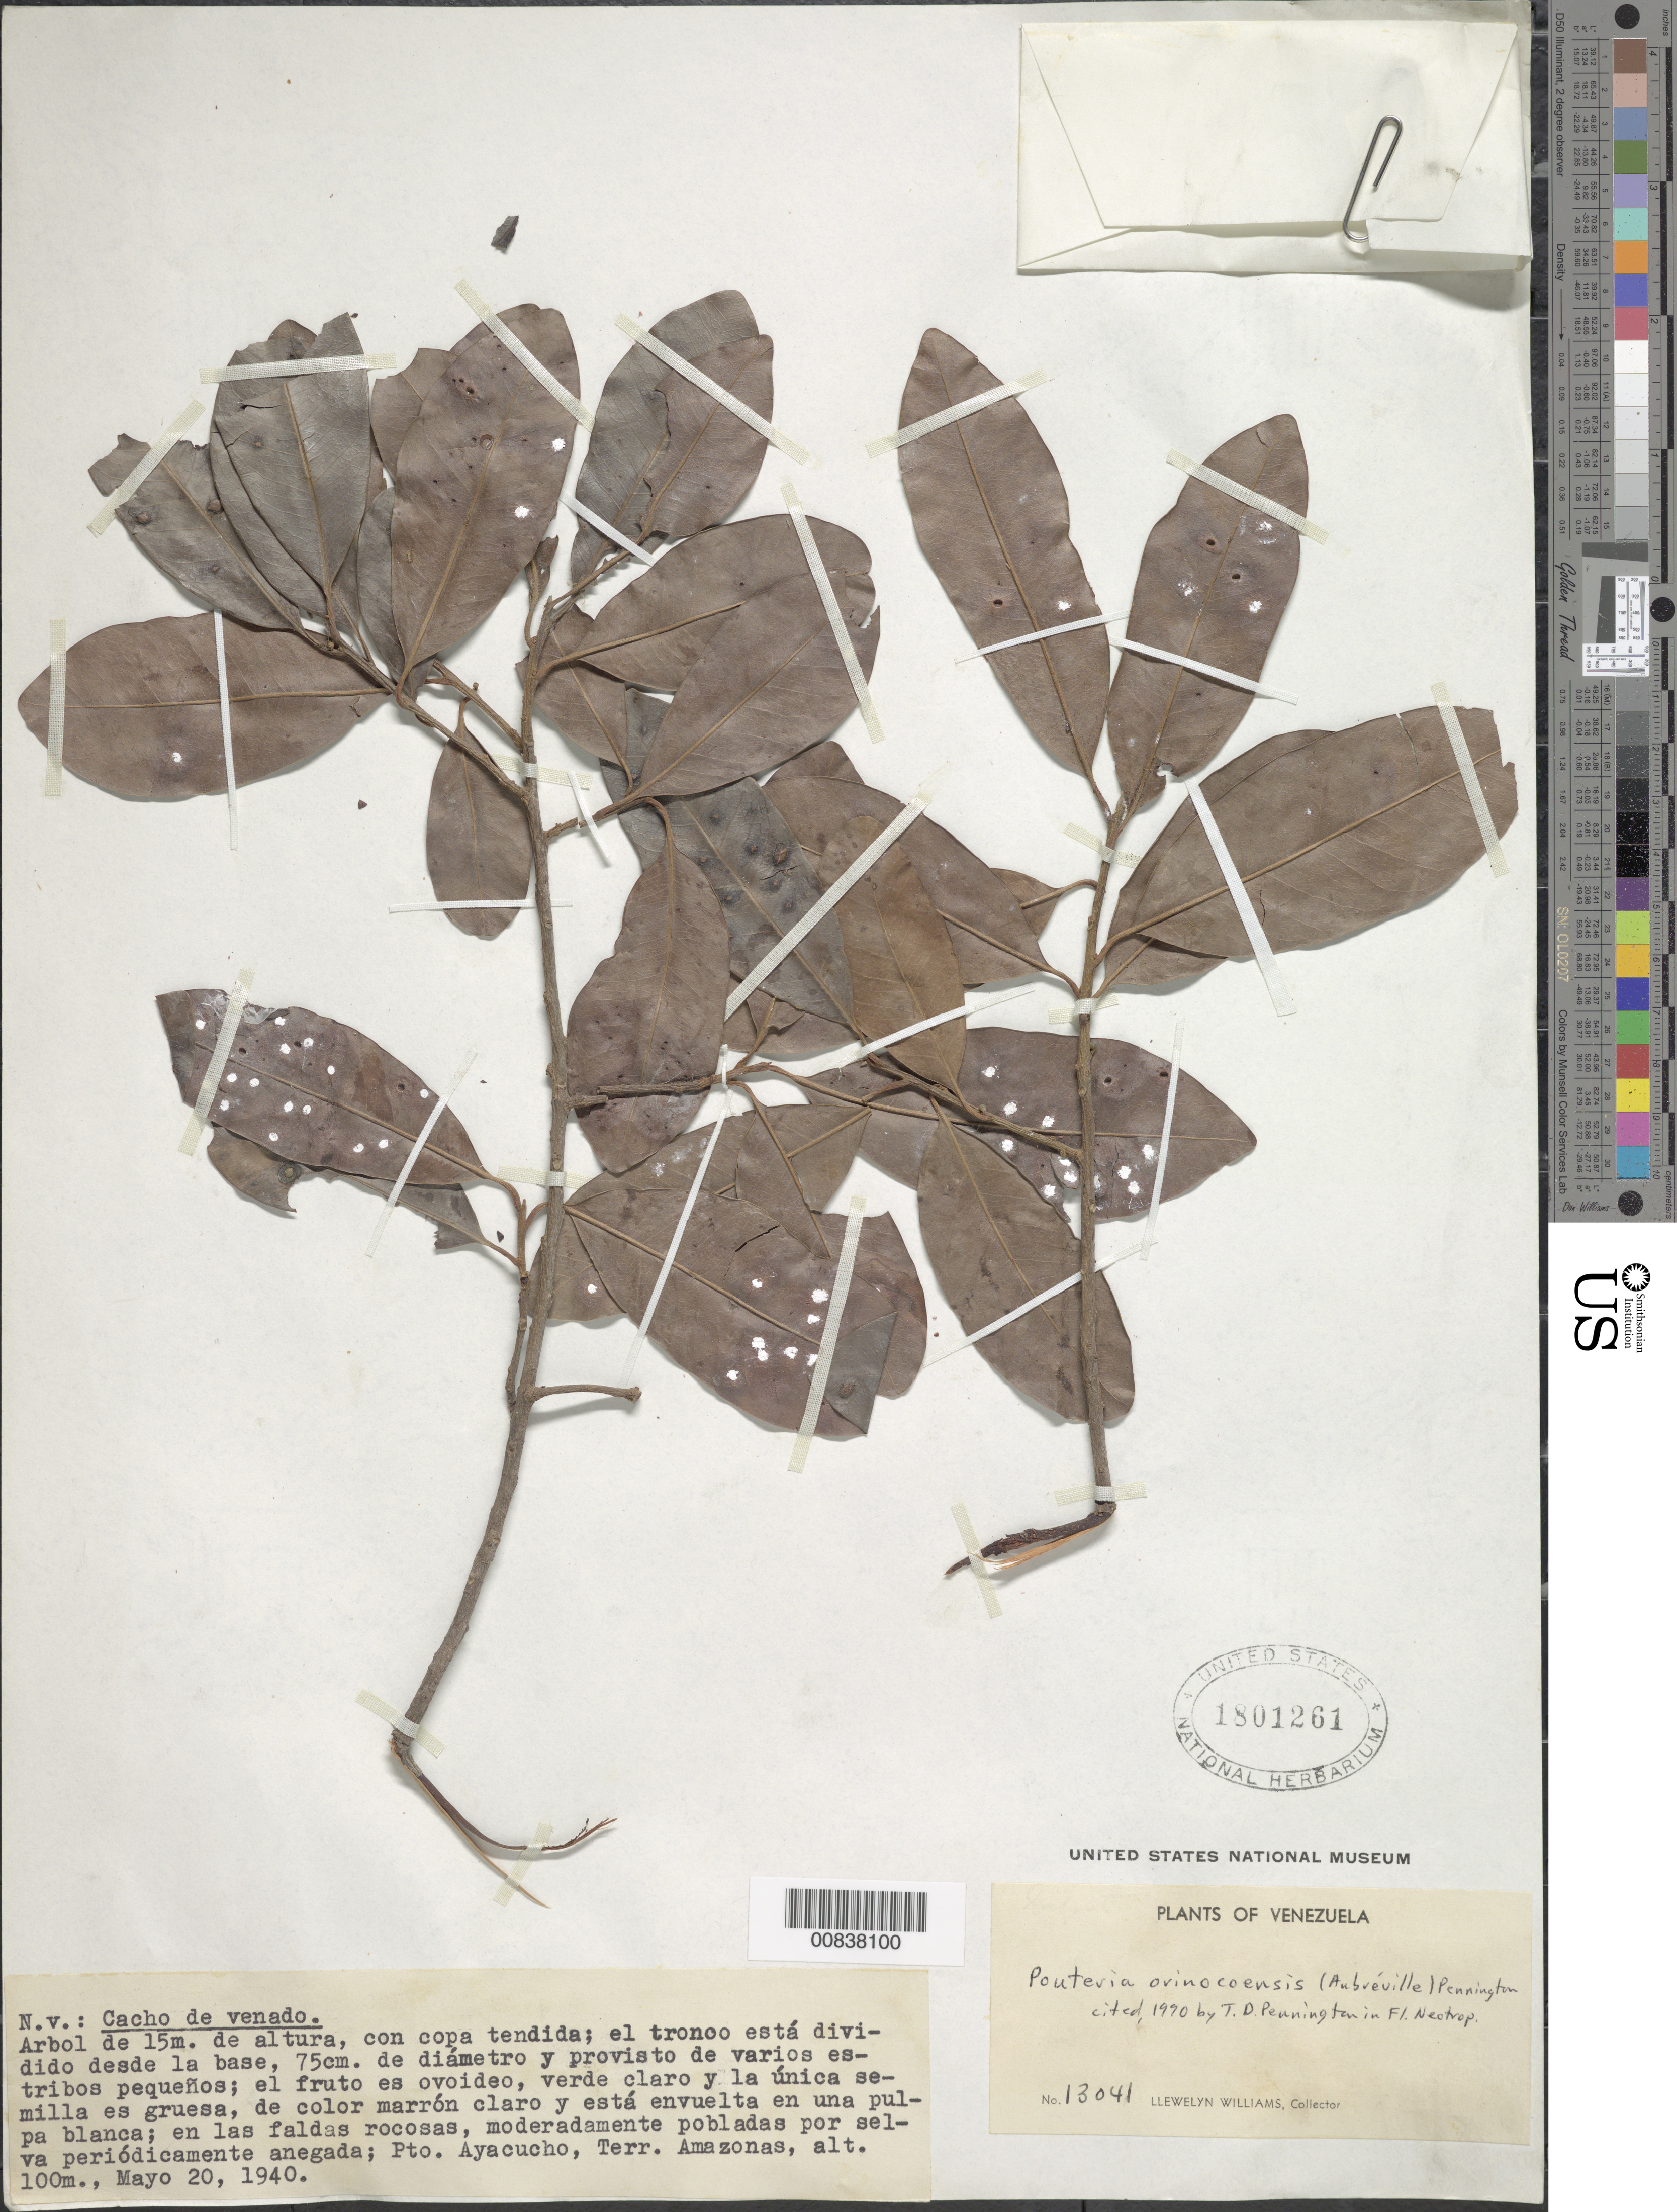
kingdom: Plantae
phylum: Tracheophyta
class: Magnoliopsida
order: Ericales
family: Sapotaceae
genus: Pouteria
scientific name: Pouteria orinocoensis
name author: (Aubrév.) T.D. Penn.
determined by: Pennington, T. D., (K)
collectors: Ll. Williams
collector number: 13041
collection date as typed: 20-May-40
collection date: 1940-05-20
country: Venezuela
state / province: Amazonas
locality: Puerto Ayacucho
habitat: Faldas rocosas, moderamente pobladas, por sleva periodicamente anegada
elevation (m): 100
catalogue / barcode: US 1801261